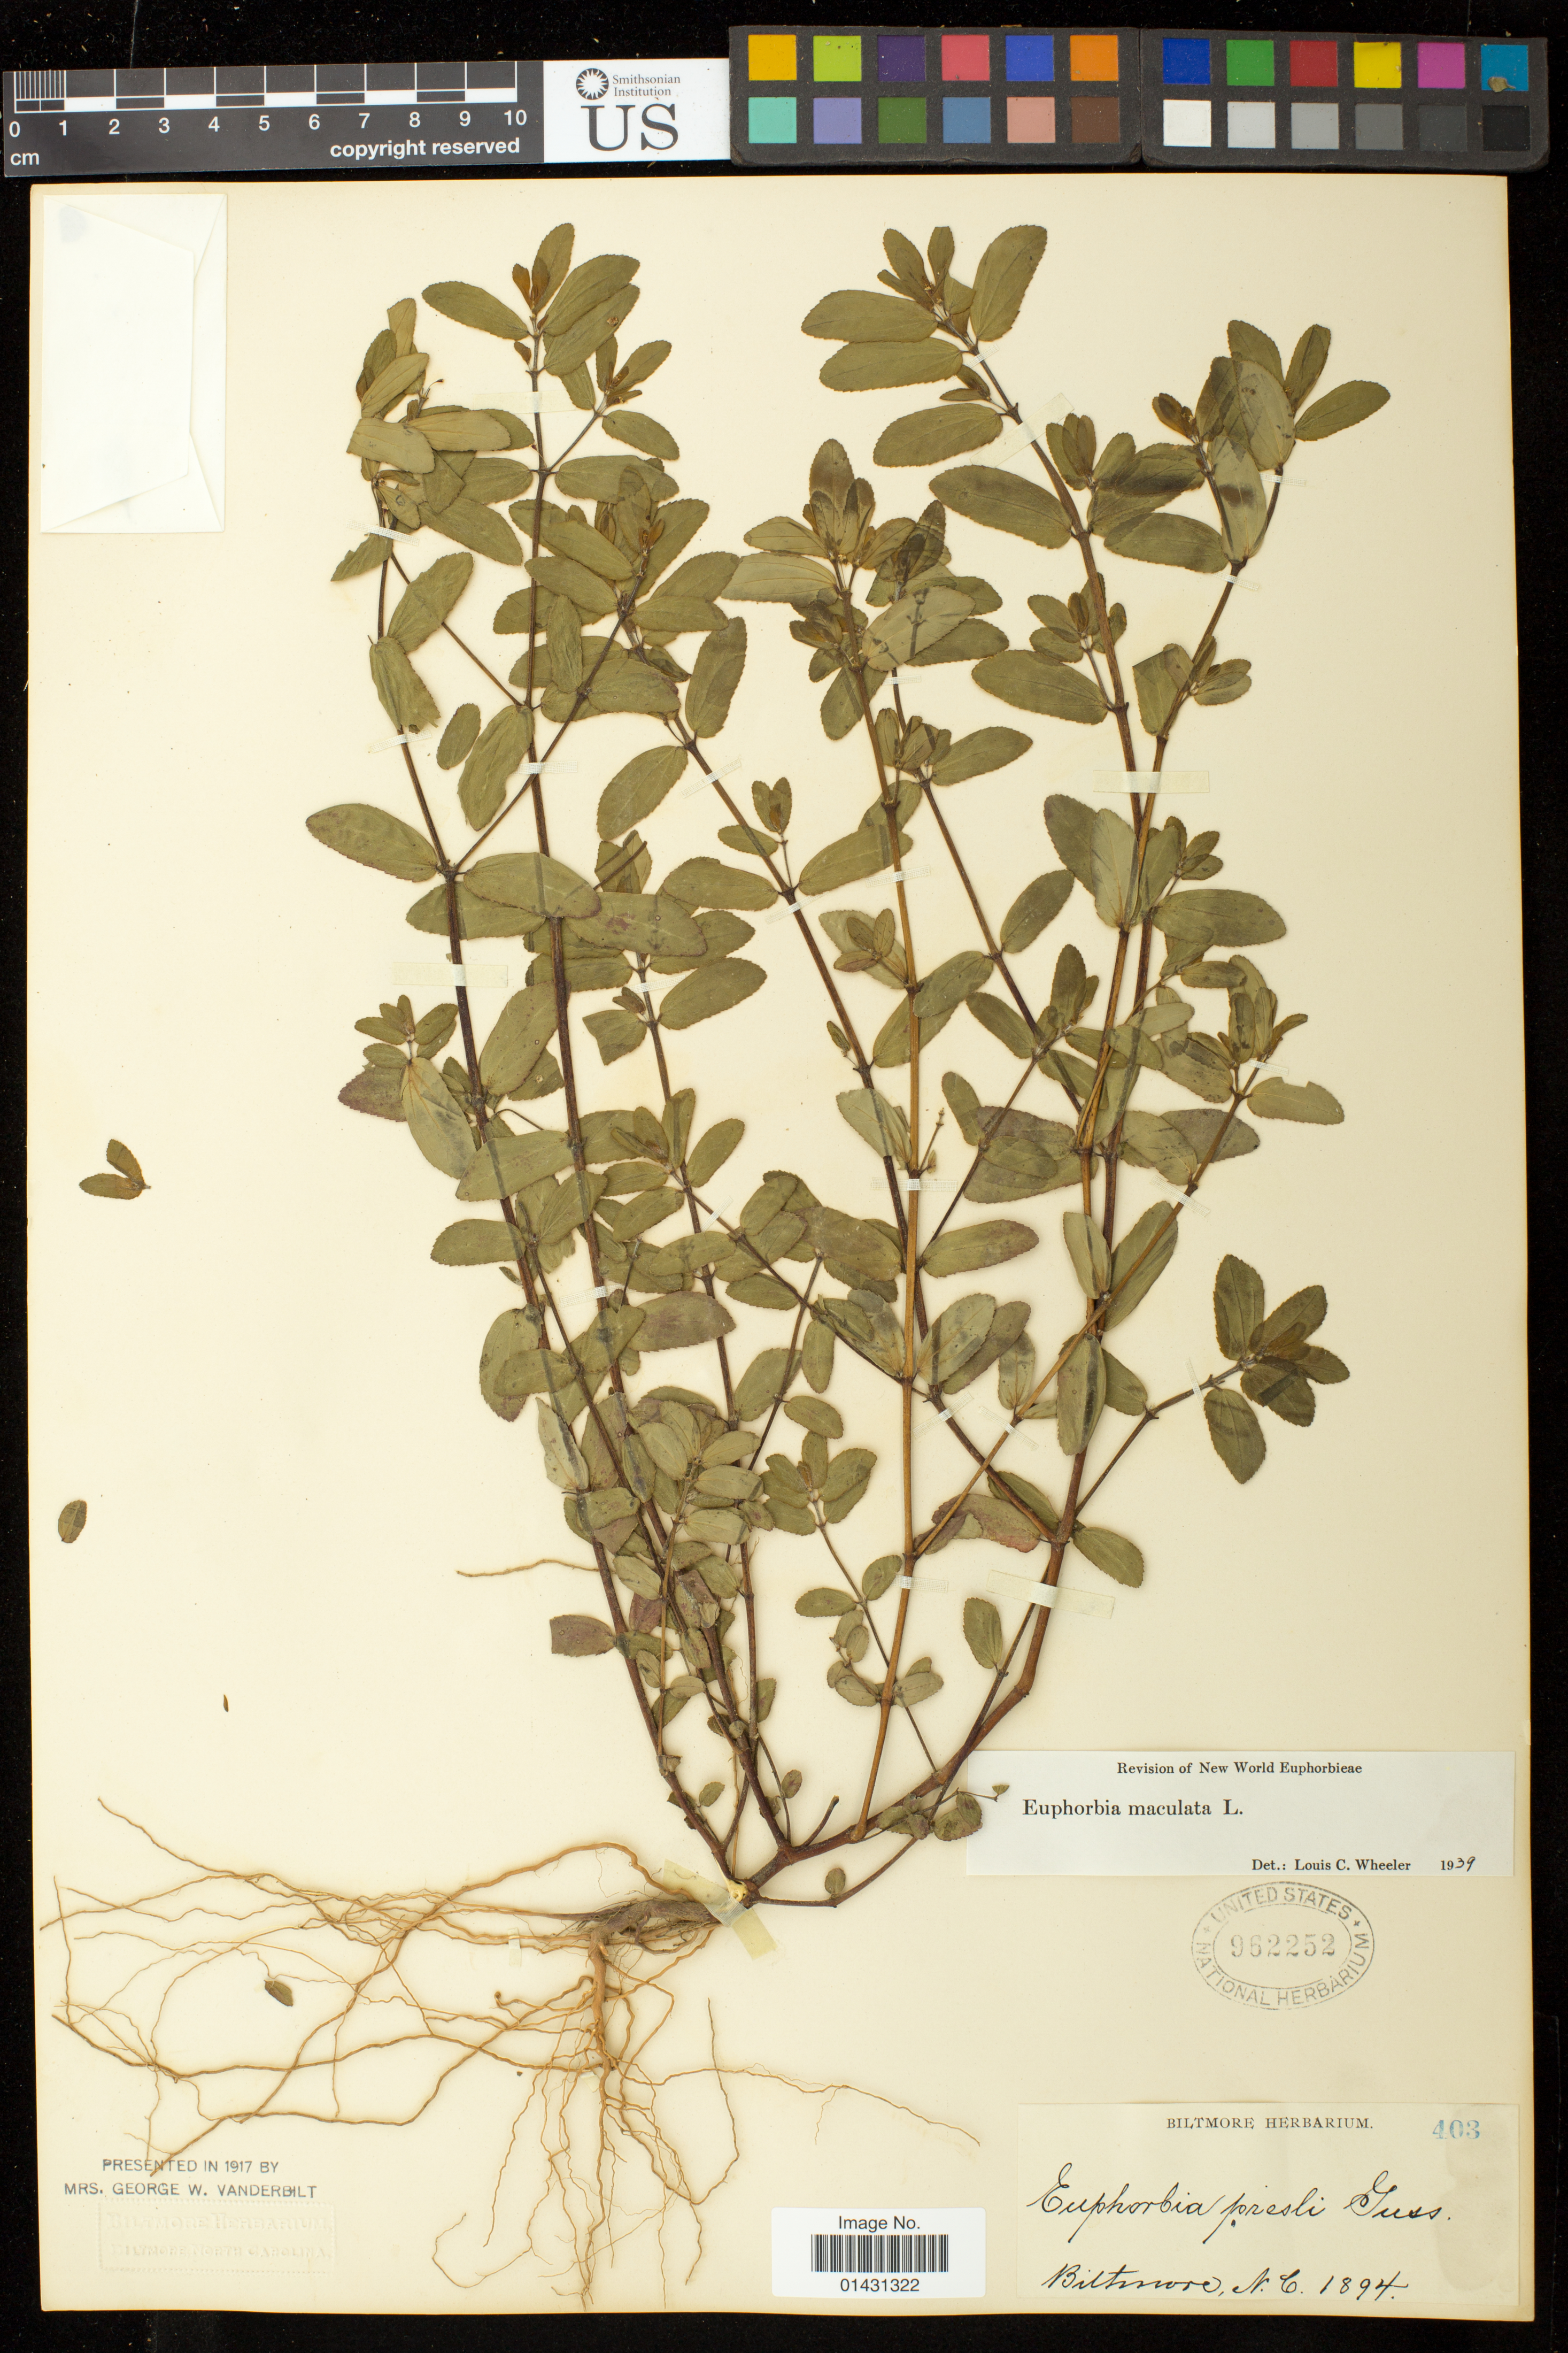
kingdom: Plantae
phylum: Tracheophyta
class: Magnoliopsida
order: Malpighiales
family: Euphorbiaceae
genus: Euphorbia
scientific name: Euphorbia maculata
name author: L.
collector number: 403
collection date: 1894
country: United States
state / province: North Carolina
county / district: Buncombe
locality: Biltmore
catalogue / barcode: US 962252